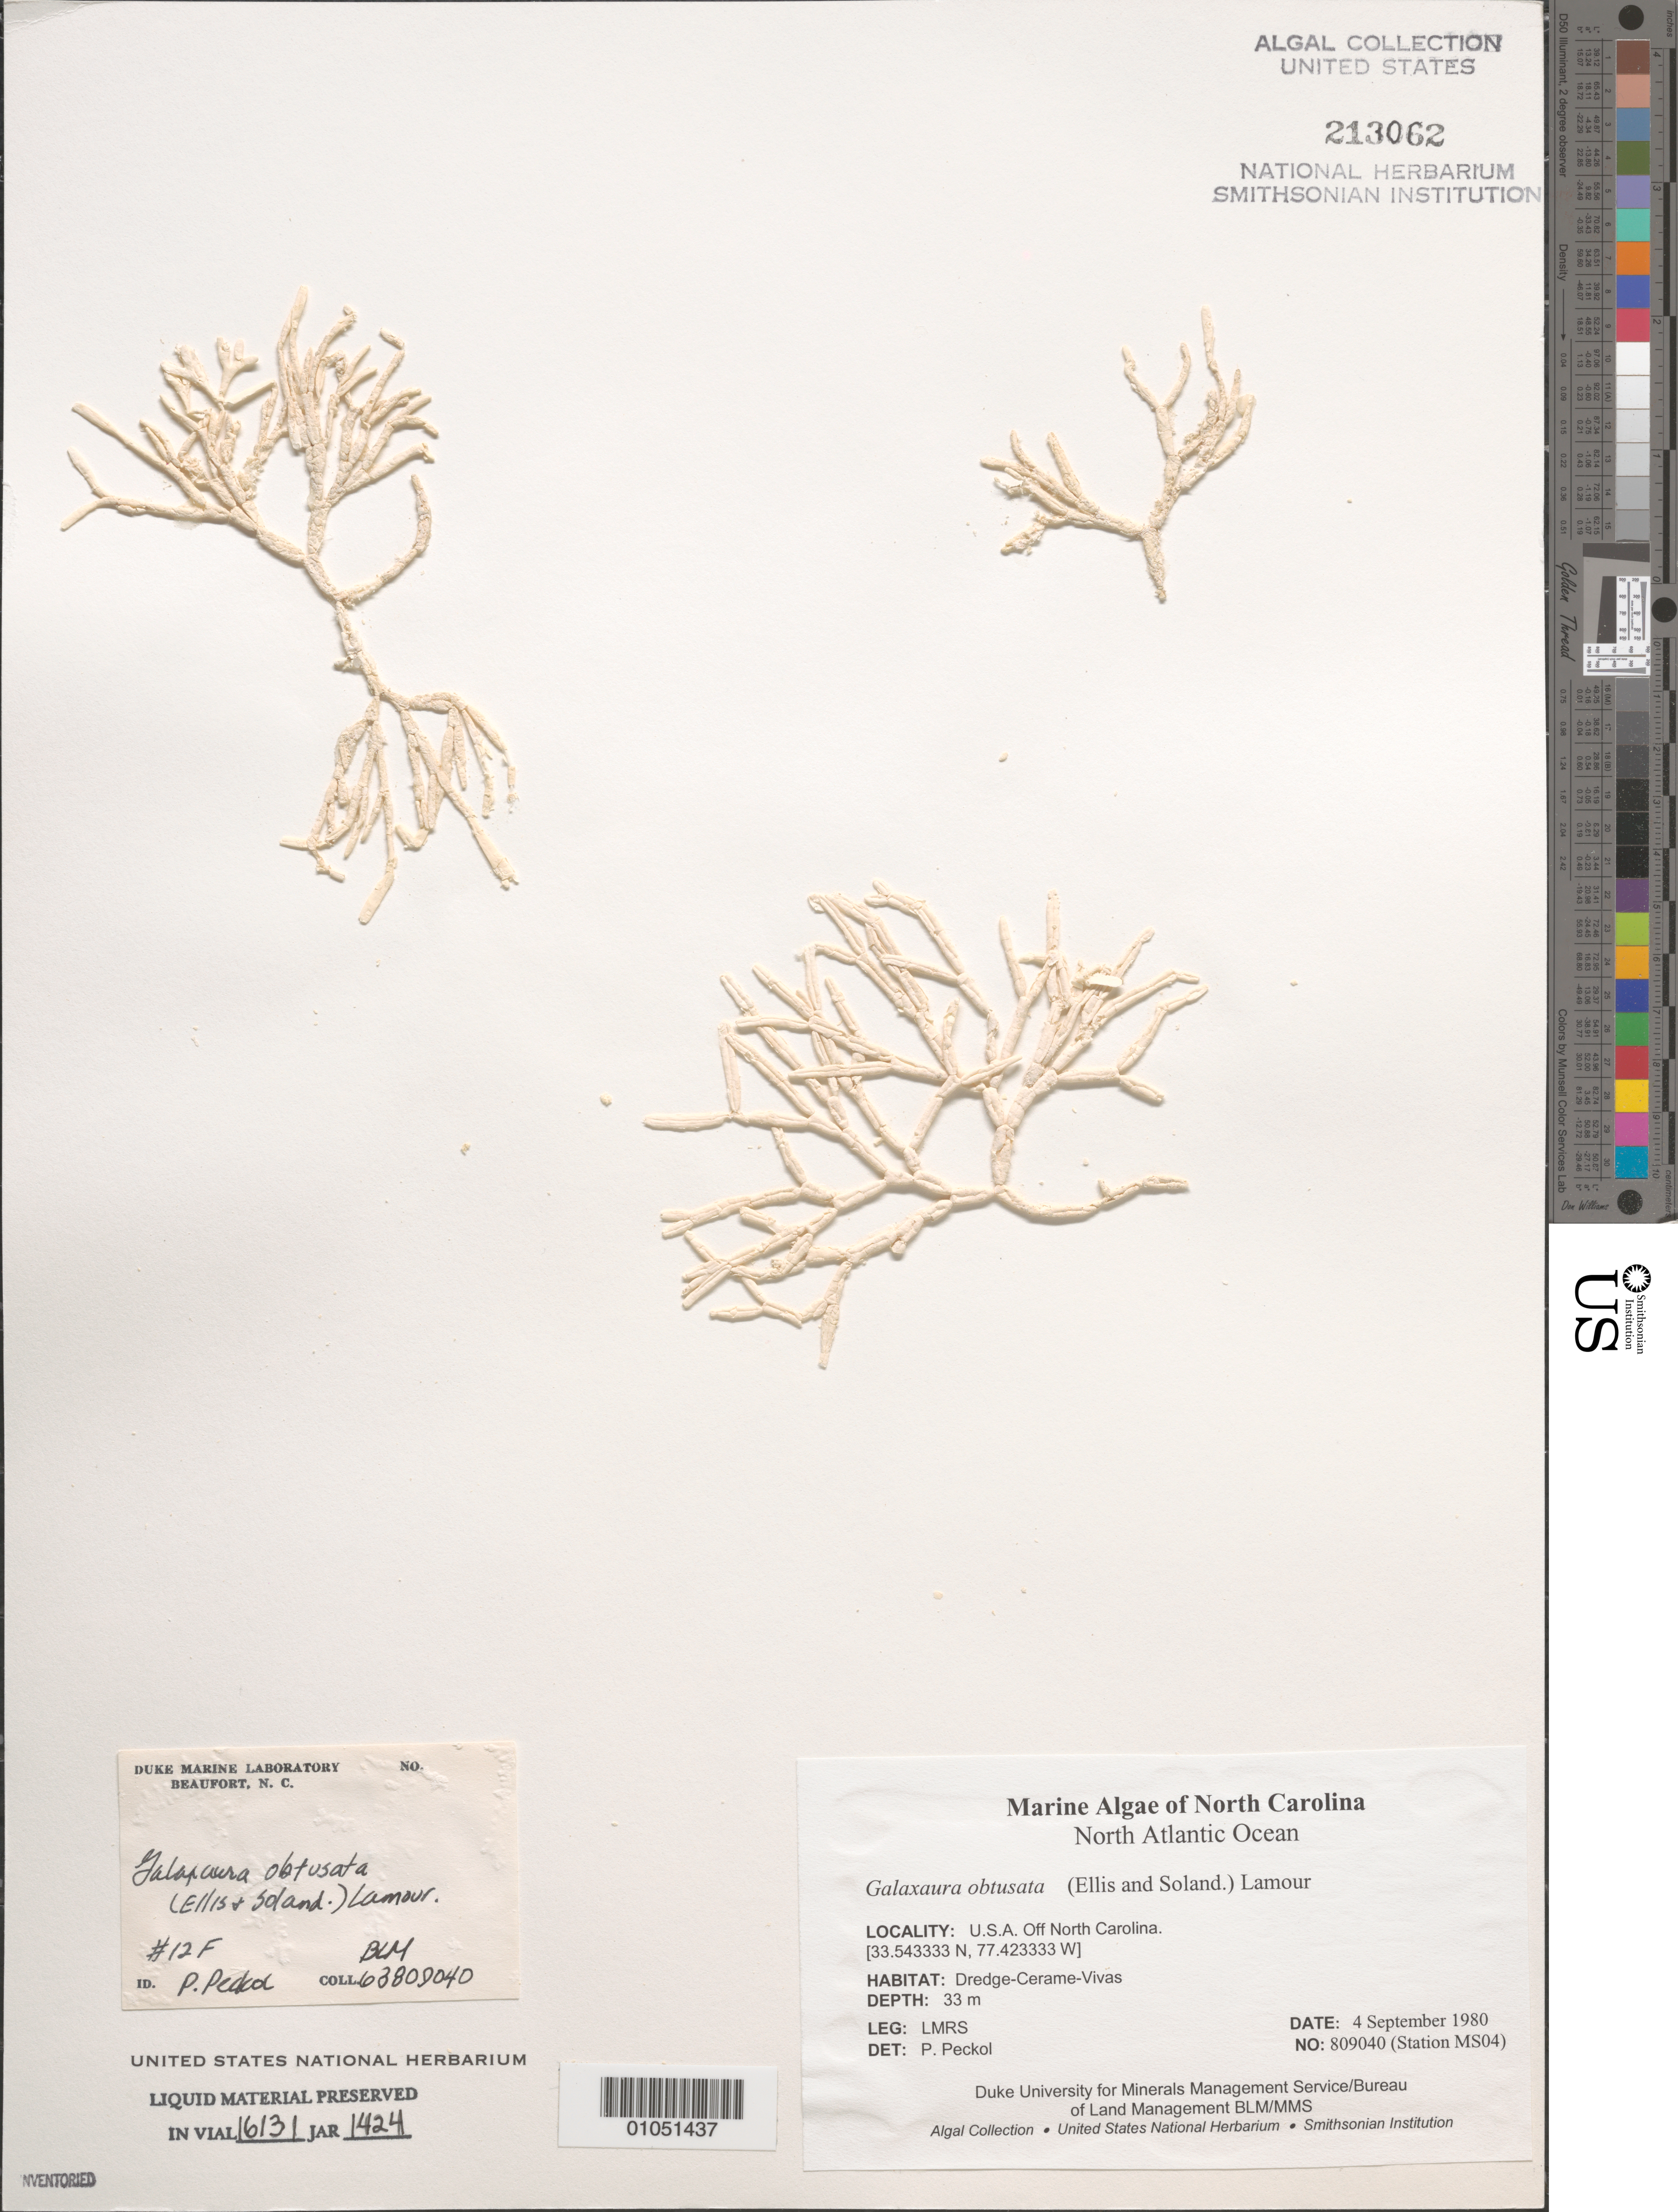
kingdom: Plantae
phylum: Rhodophyta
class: Florideophyceae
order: Nemaliales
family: Galaxauraceae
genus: Dichotomaria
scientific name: Dichotomaria obtusata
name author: (Ellis & Sol.) Lam.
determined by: Algae name updating Project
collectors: LMRS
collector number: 809040 (Station MS04)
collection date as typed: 04 Sep 1980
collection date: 1980-09-04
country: United States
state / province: North Carolina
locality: North Atlantic Ocean off North Carolina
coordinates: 33.543333 N, 77.423333 W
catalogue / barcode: US 213062